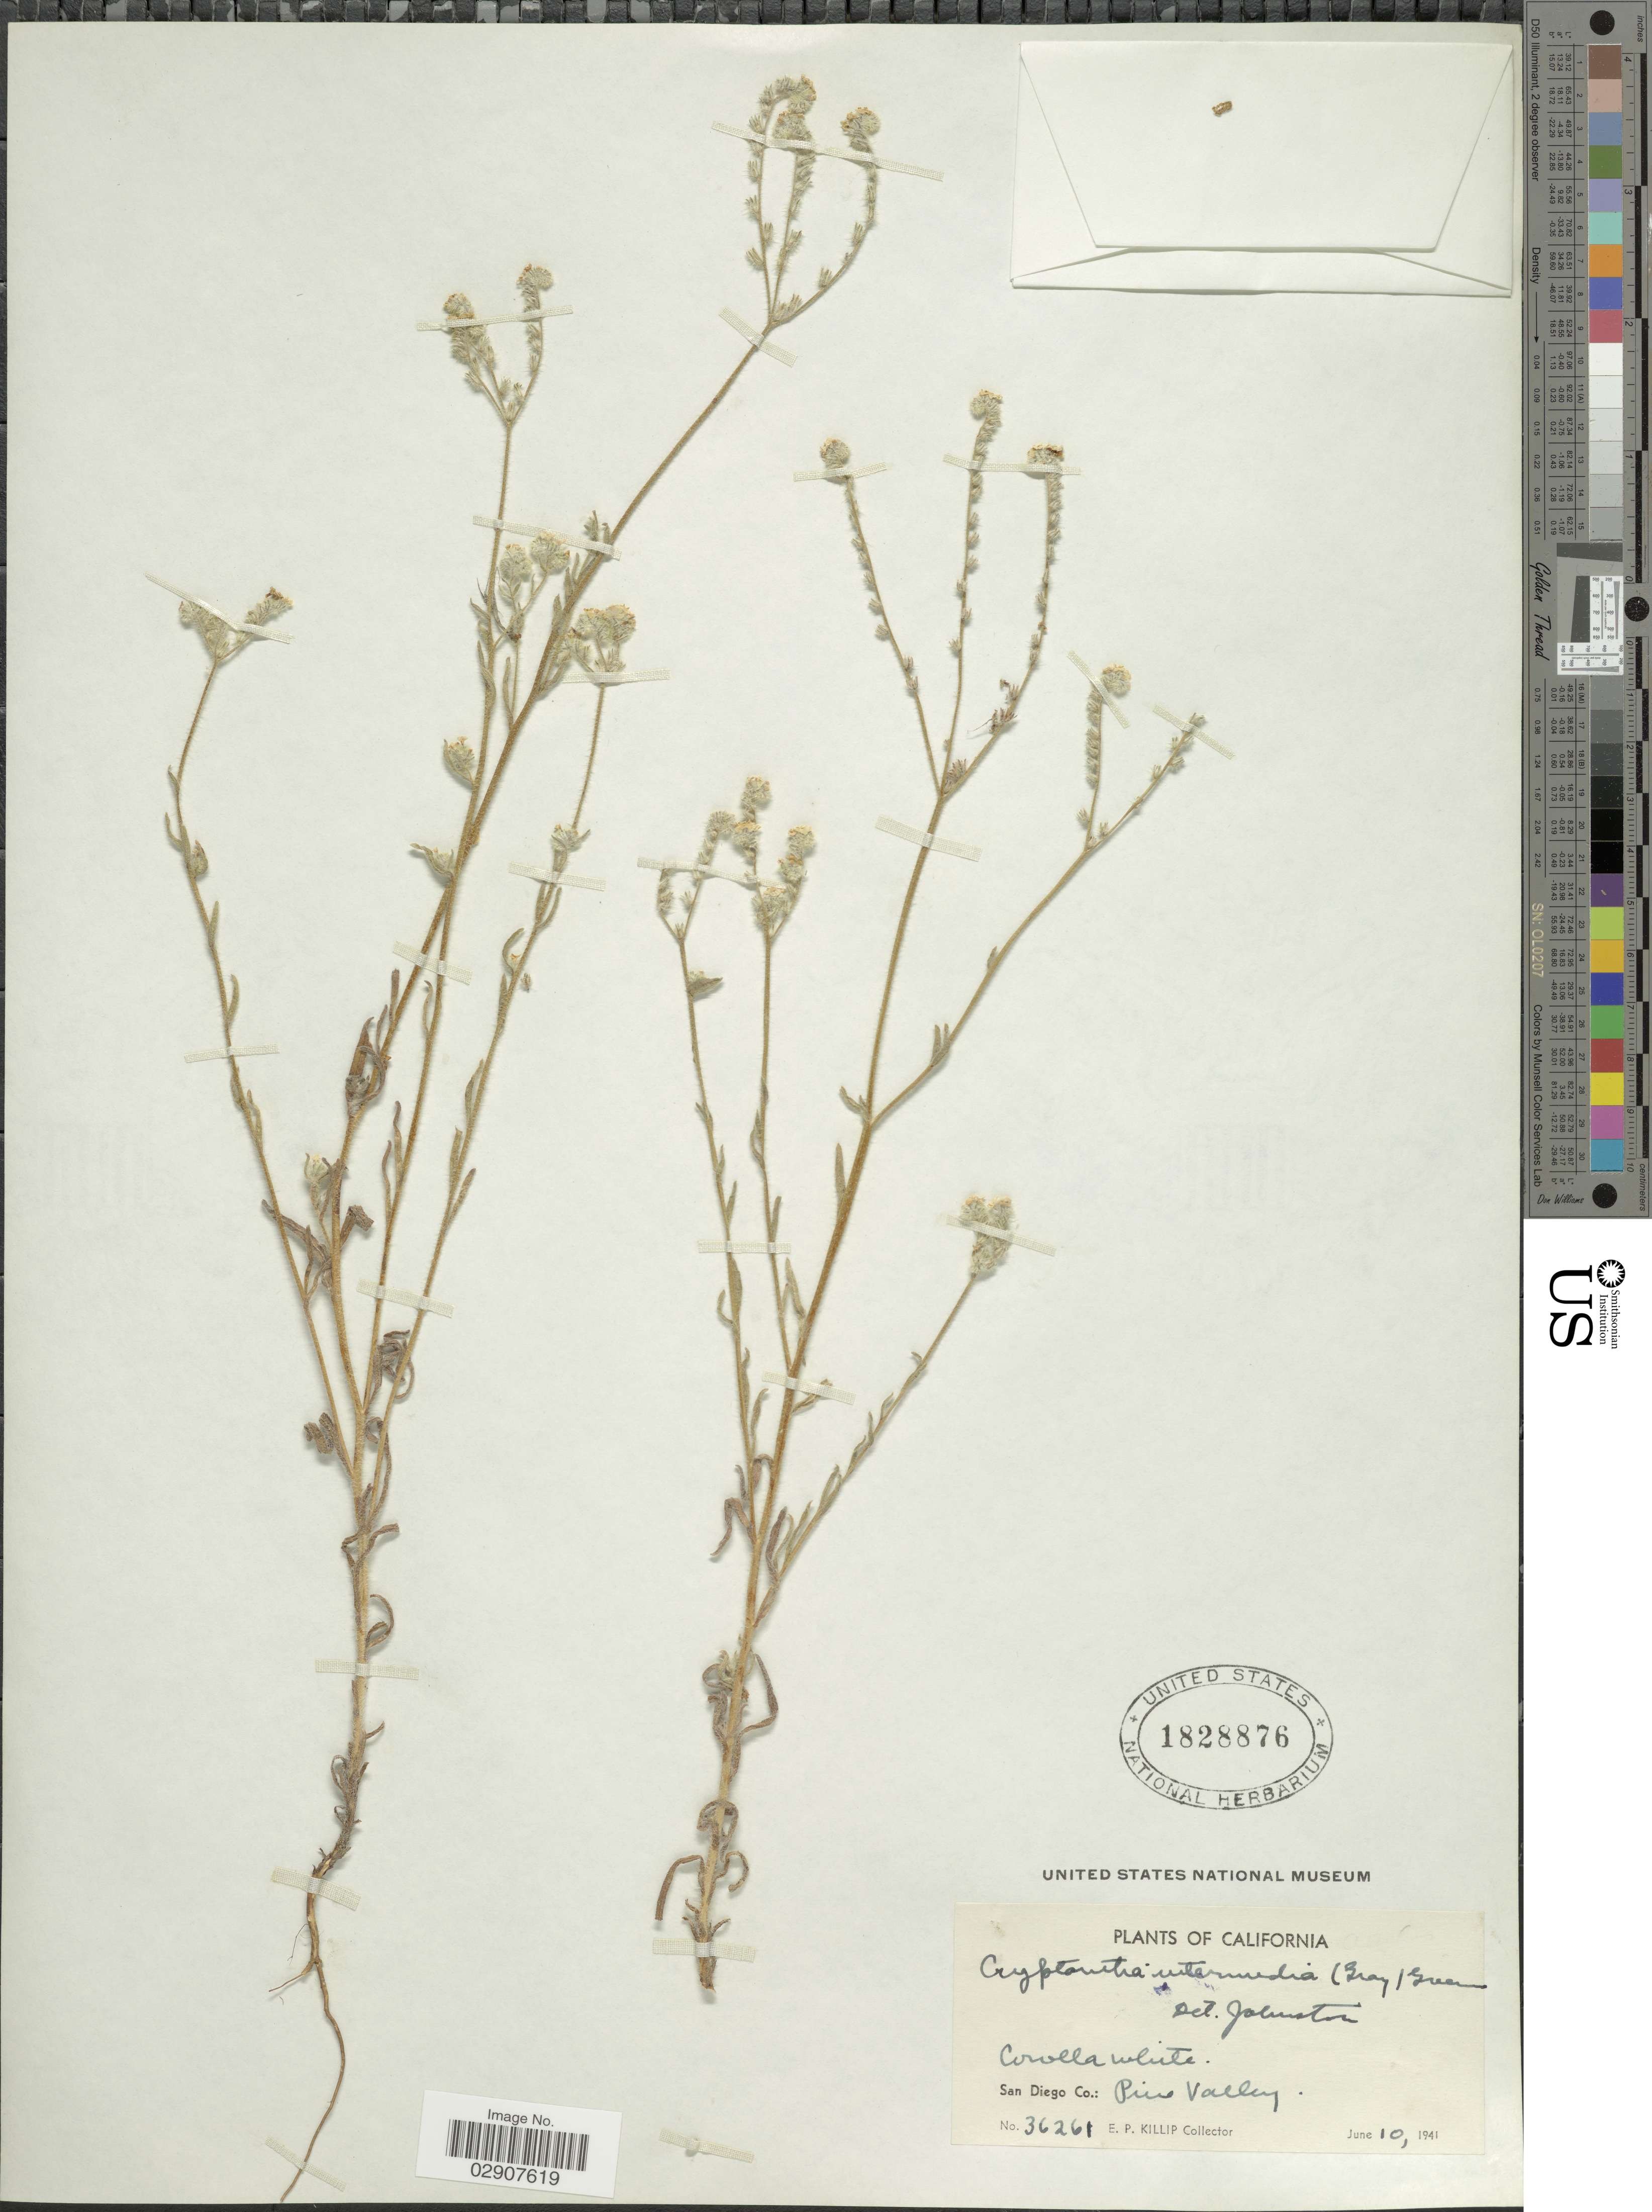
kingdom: Plantae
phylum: Tracheophyta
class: Magnoliopsida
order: Boraginales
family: Boraginaceae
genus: Cryptantha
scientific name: Cryptantha intermedia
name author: (A. Gray) Greene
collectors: E. P. Killip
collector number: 36261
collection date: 1941-06-10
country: United States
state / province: California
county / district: San Diego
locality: San Diego Co.: Pine Valley.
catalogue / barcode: US 1828876